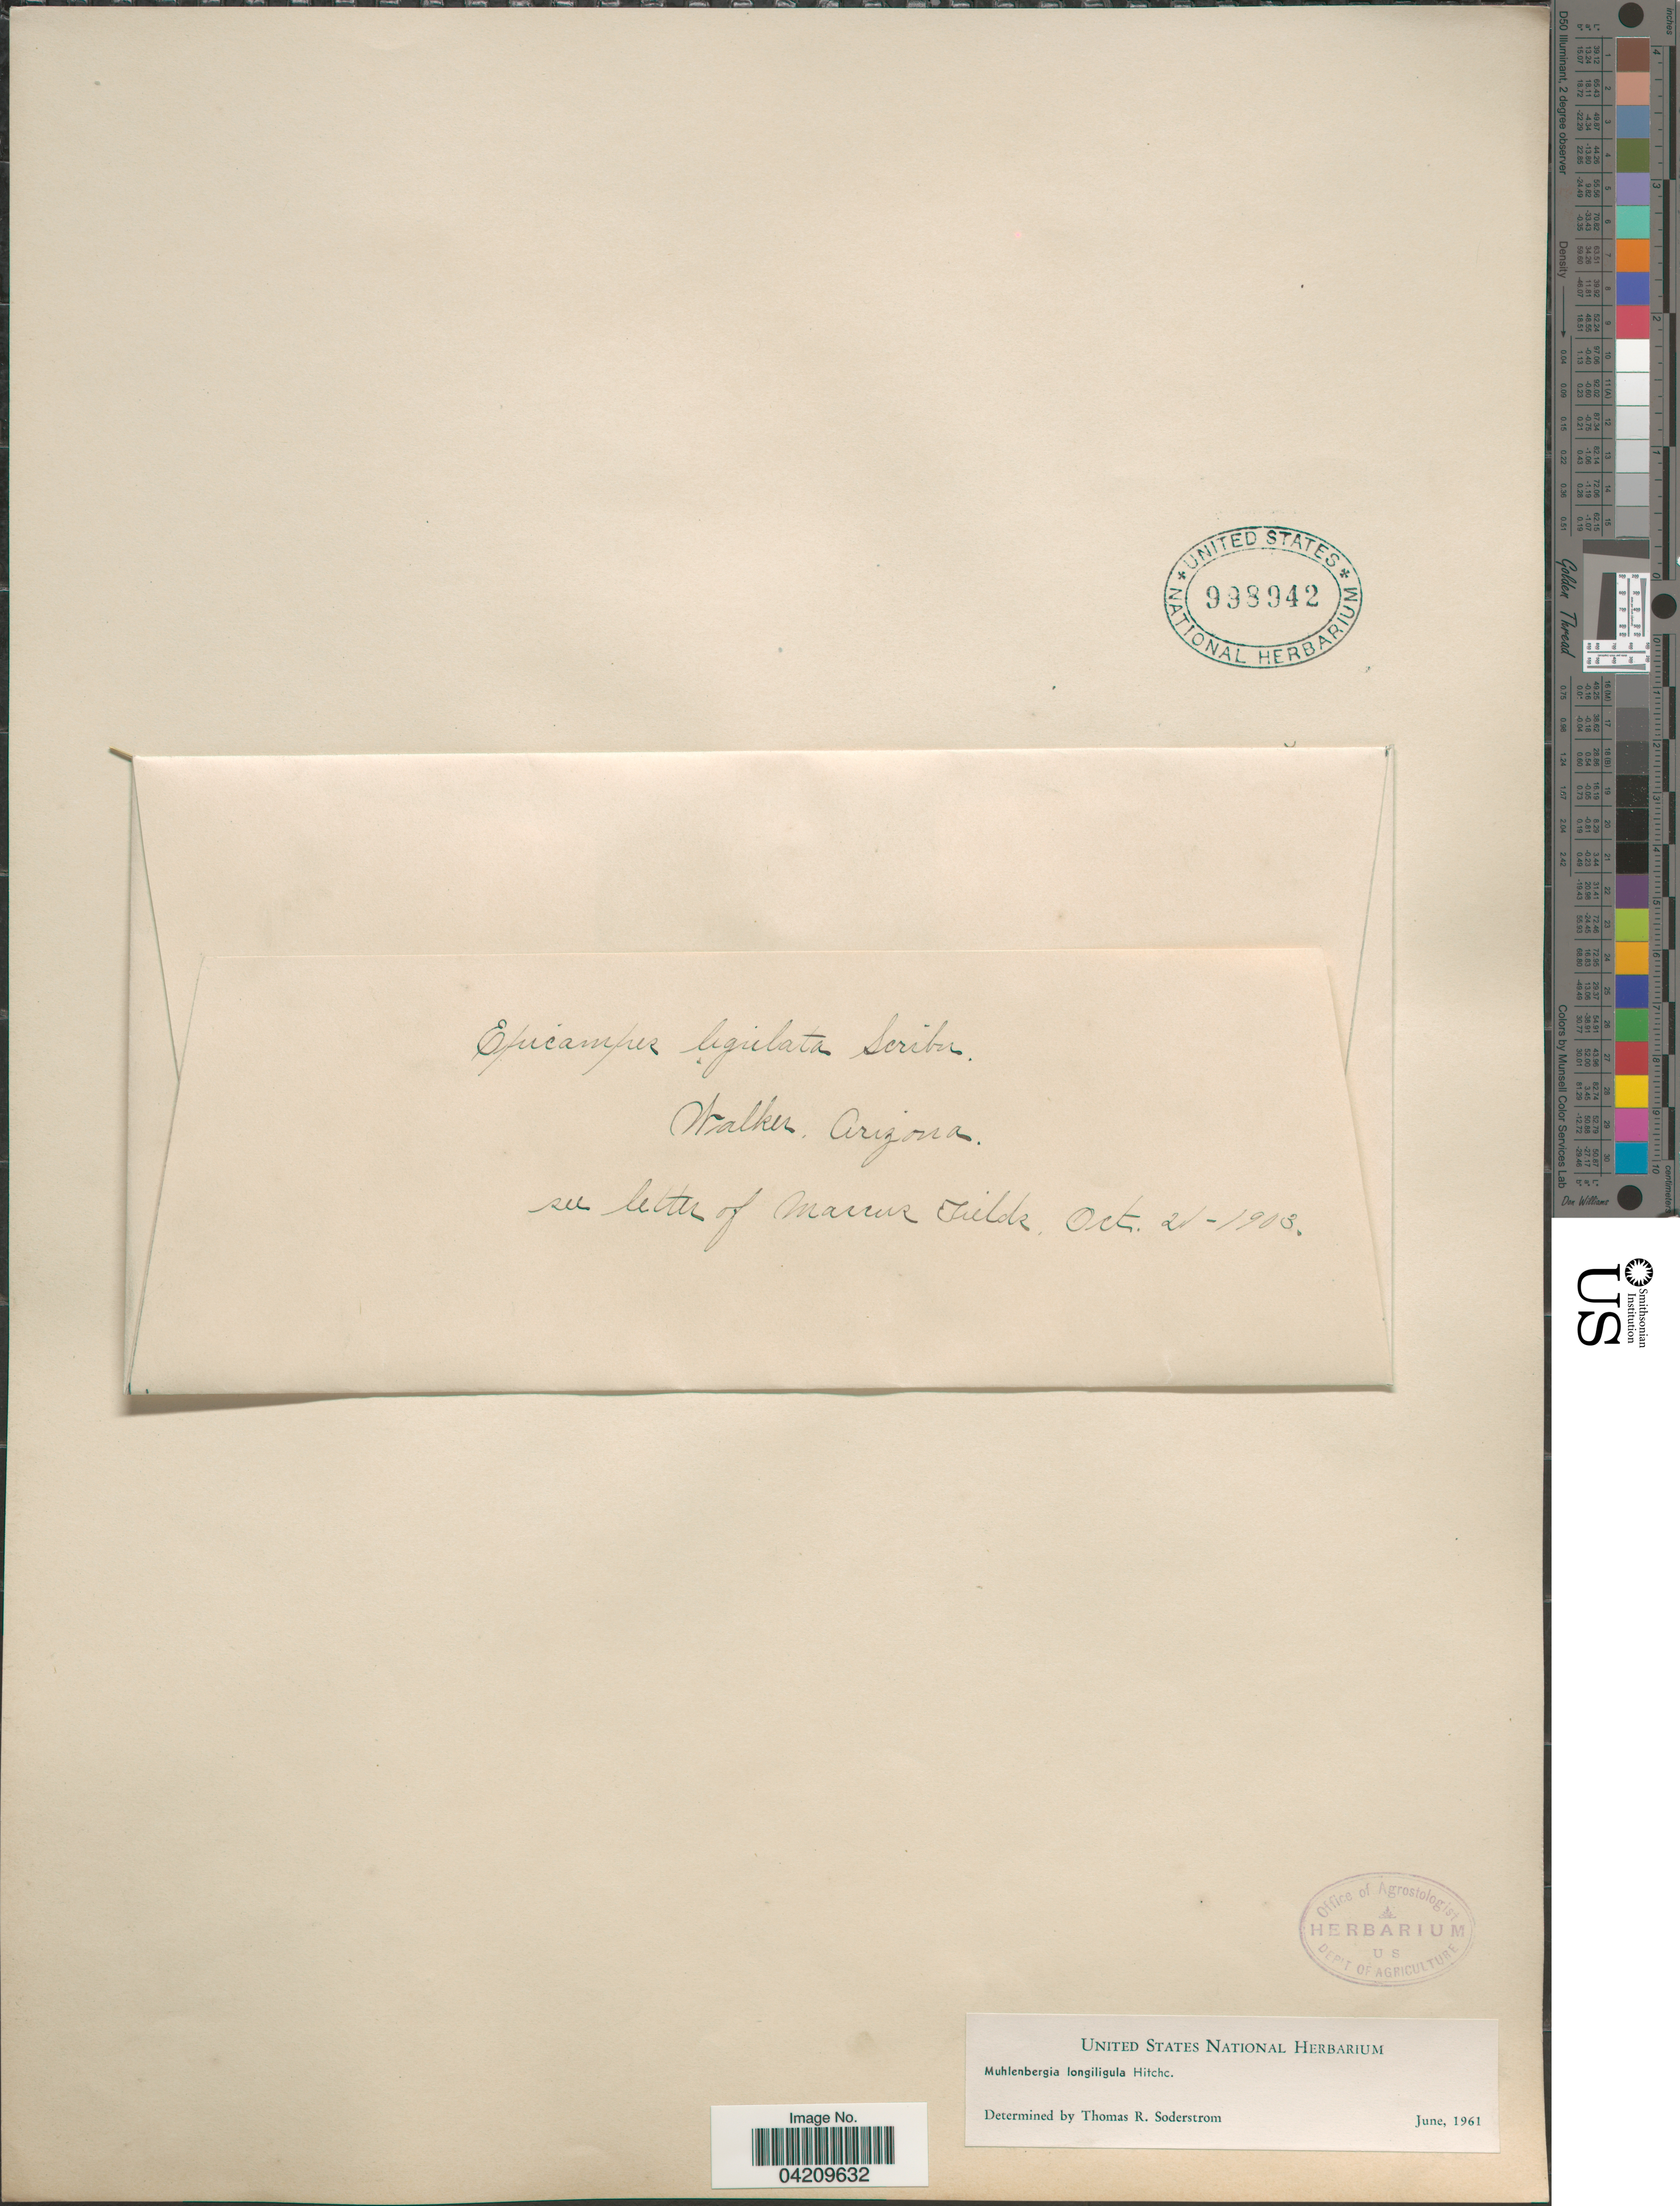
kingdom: Plantae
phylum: Tracheophyta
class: Liliopsida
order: Poales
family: Poaceae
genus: Muhlenbergia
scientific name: Muhlenbergia longiligula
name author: Hitchc.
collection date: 1903-10-21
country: United States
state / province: Arizona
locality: Walker.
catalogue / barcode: US 998942